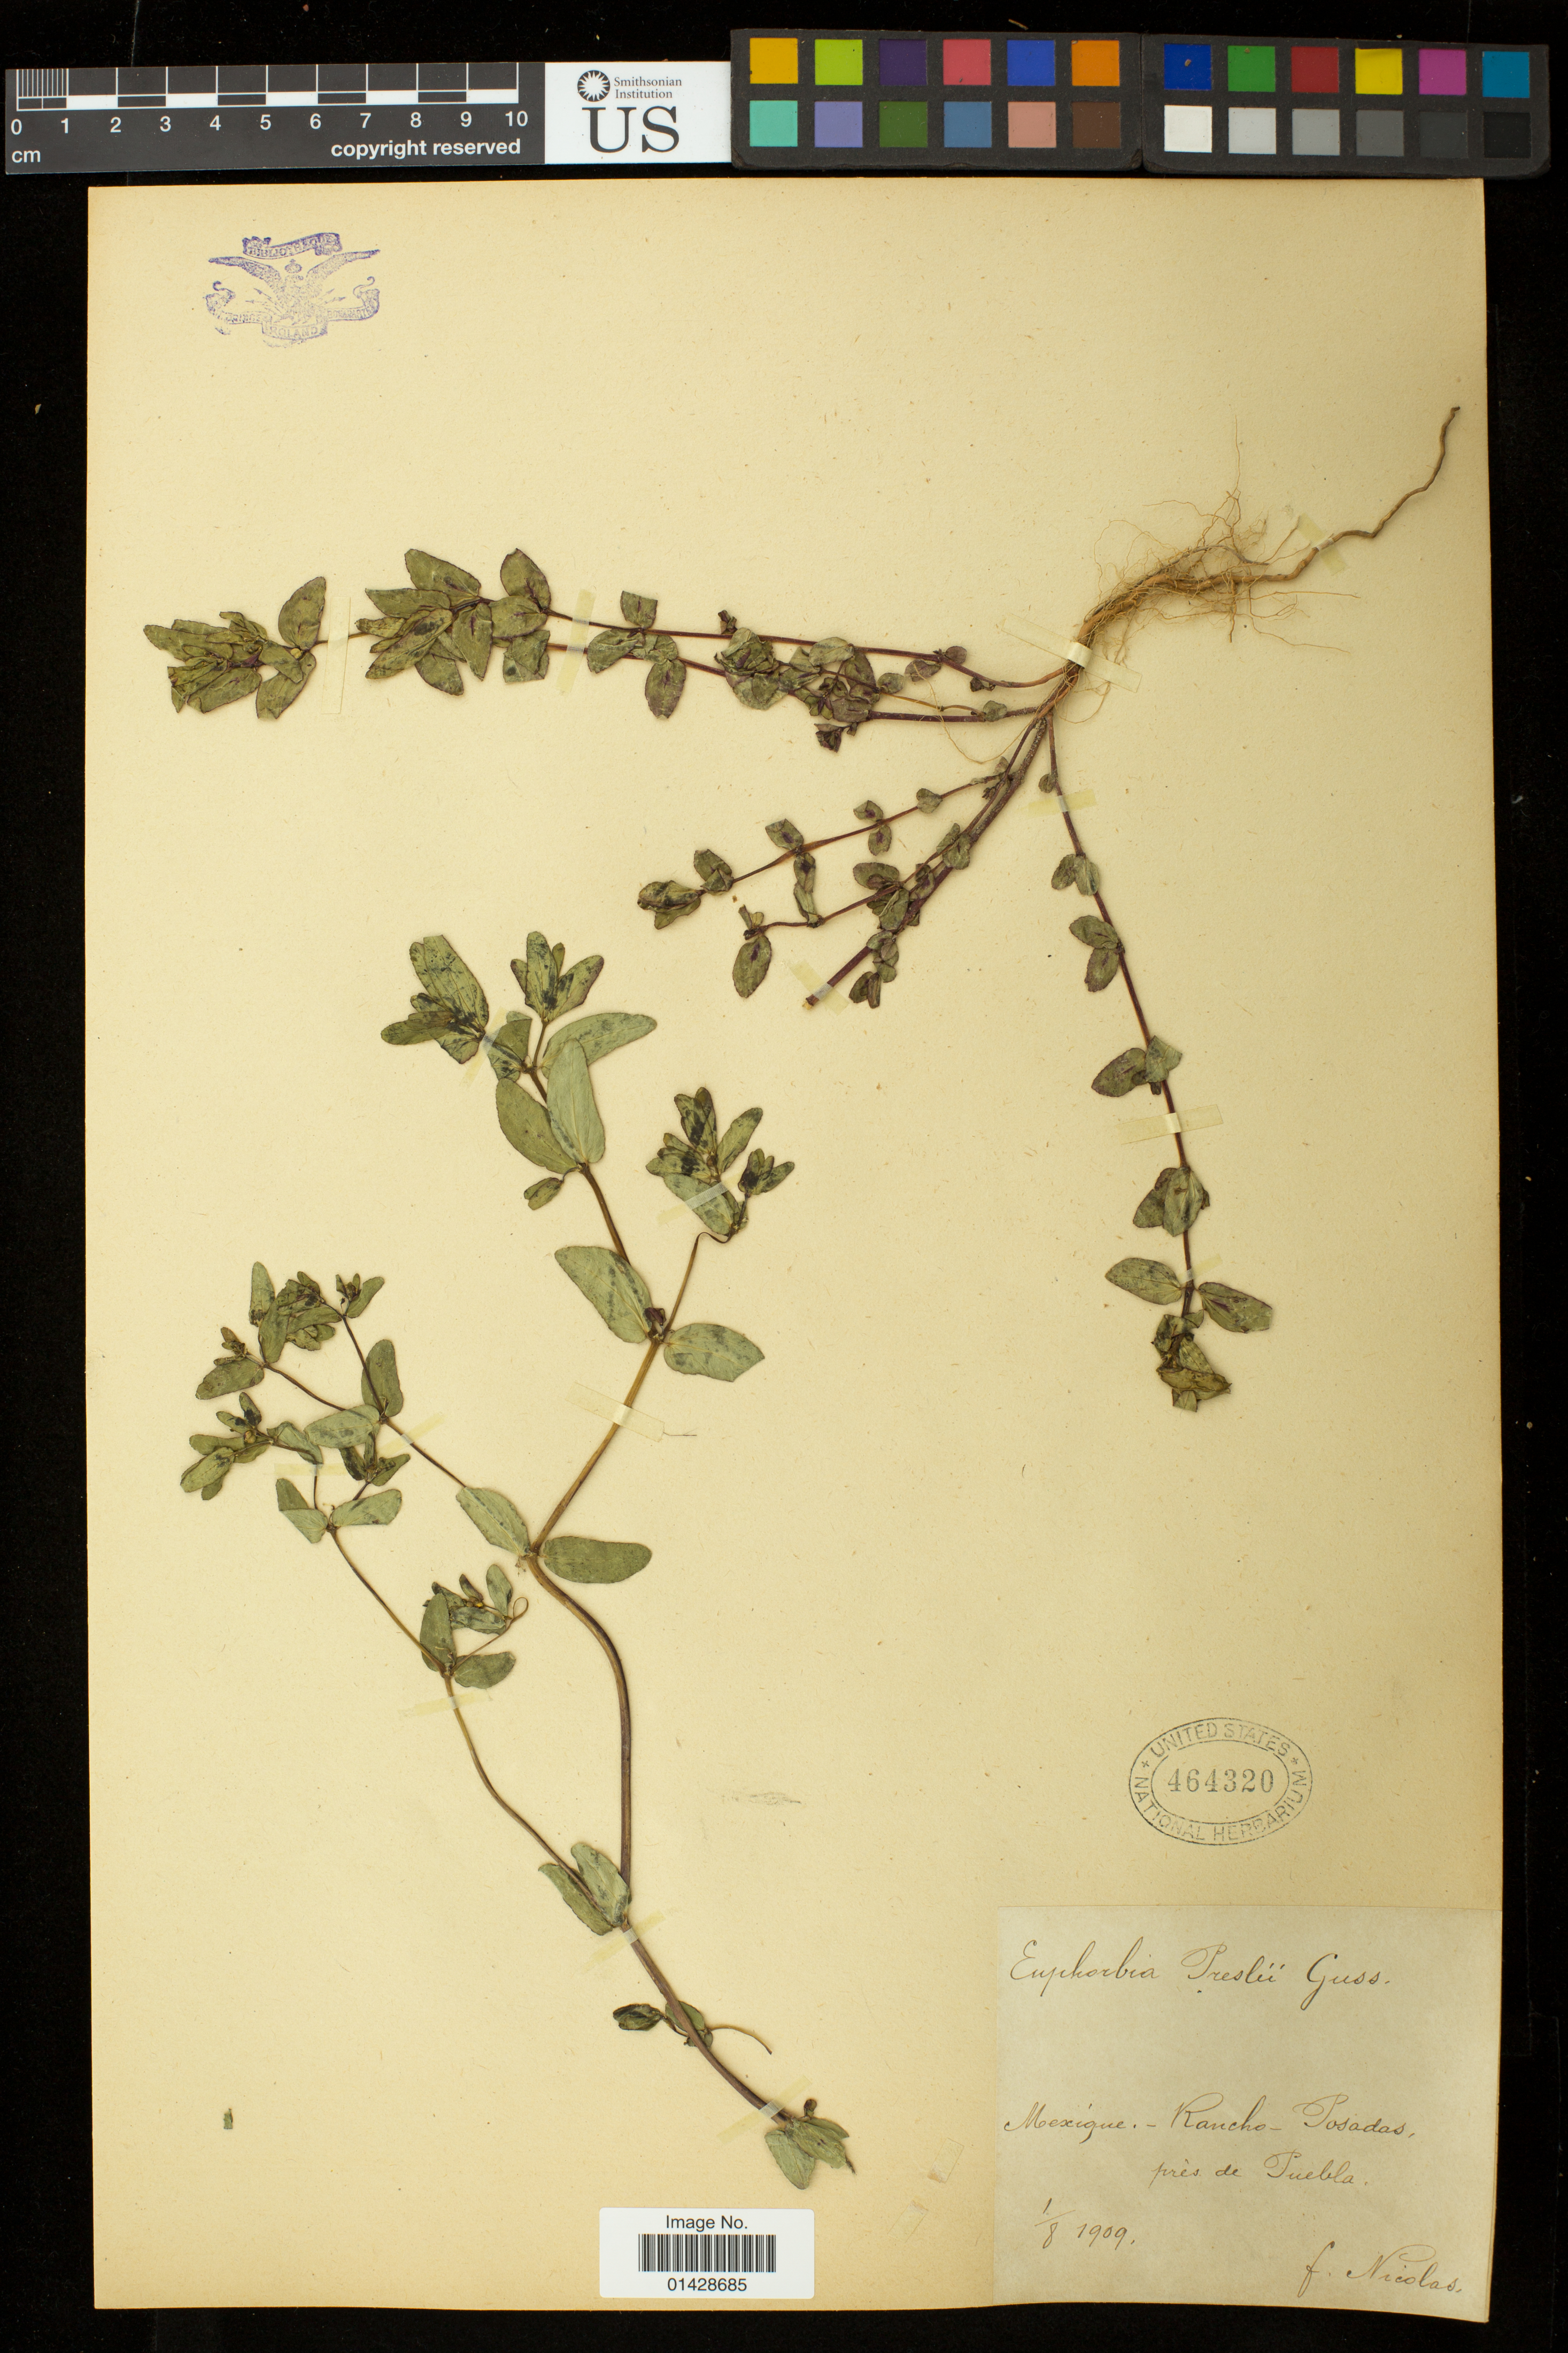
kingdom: Plantae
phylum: Tracheophyta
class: Magnoliopsida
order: Malpighiales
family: Euphorbiaceae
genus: Euphorbia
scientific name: Euphorbia nutans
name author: Lag.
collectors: F. Nicolas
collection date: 1909-08-01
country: Mexico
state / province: Puebla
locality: Rancho Posadas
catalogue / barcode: US 464320